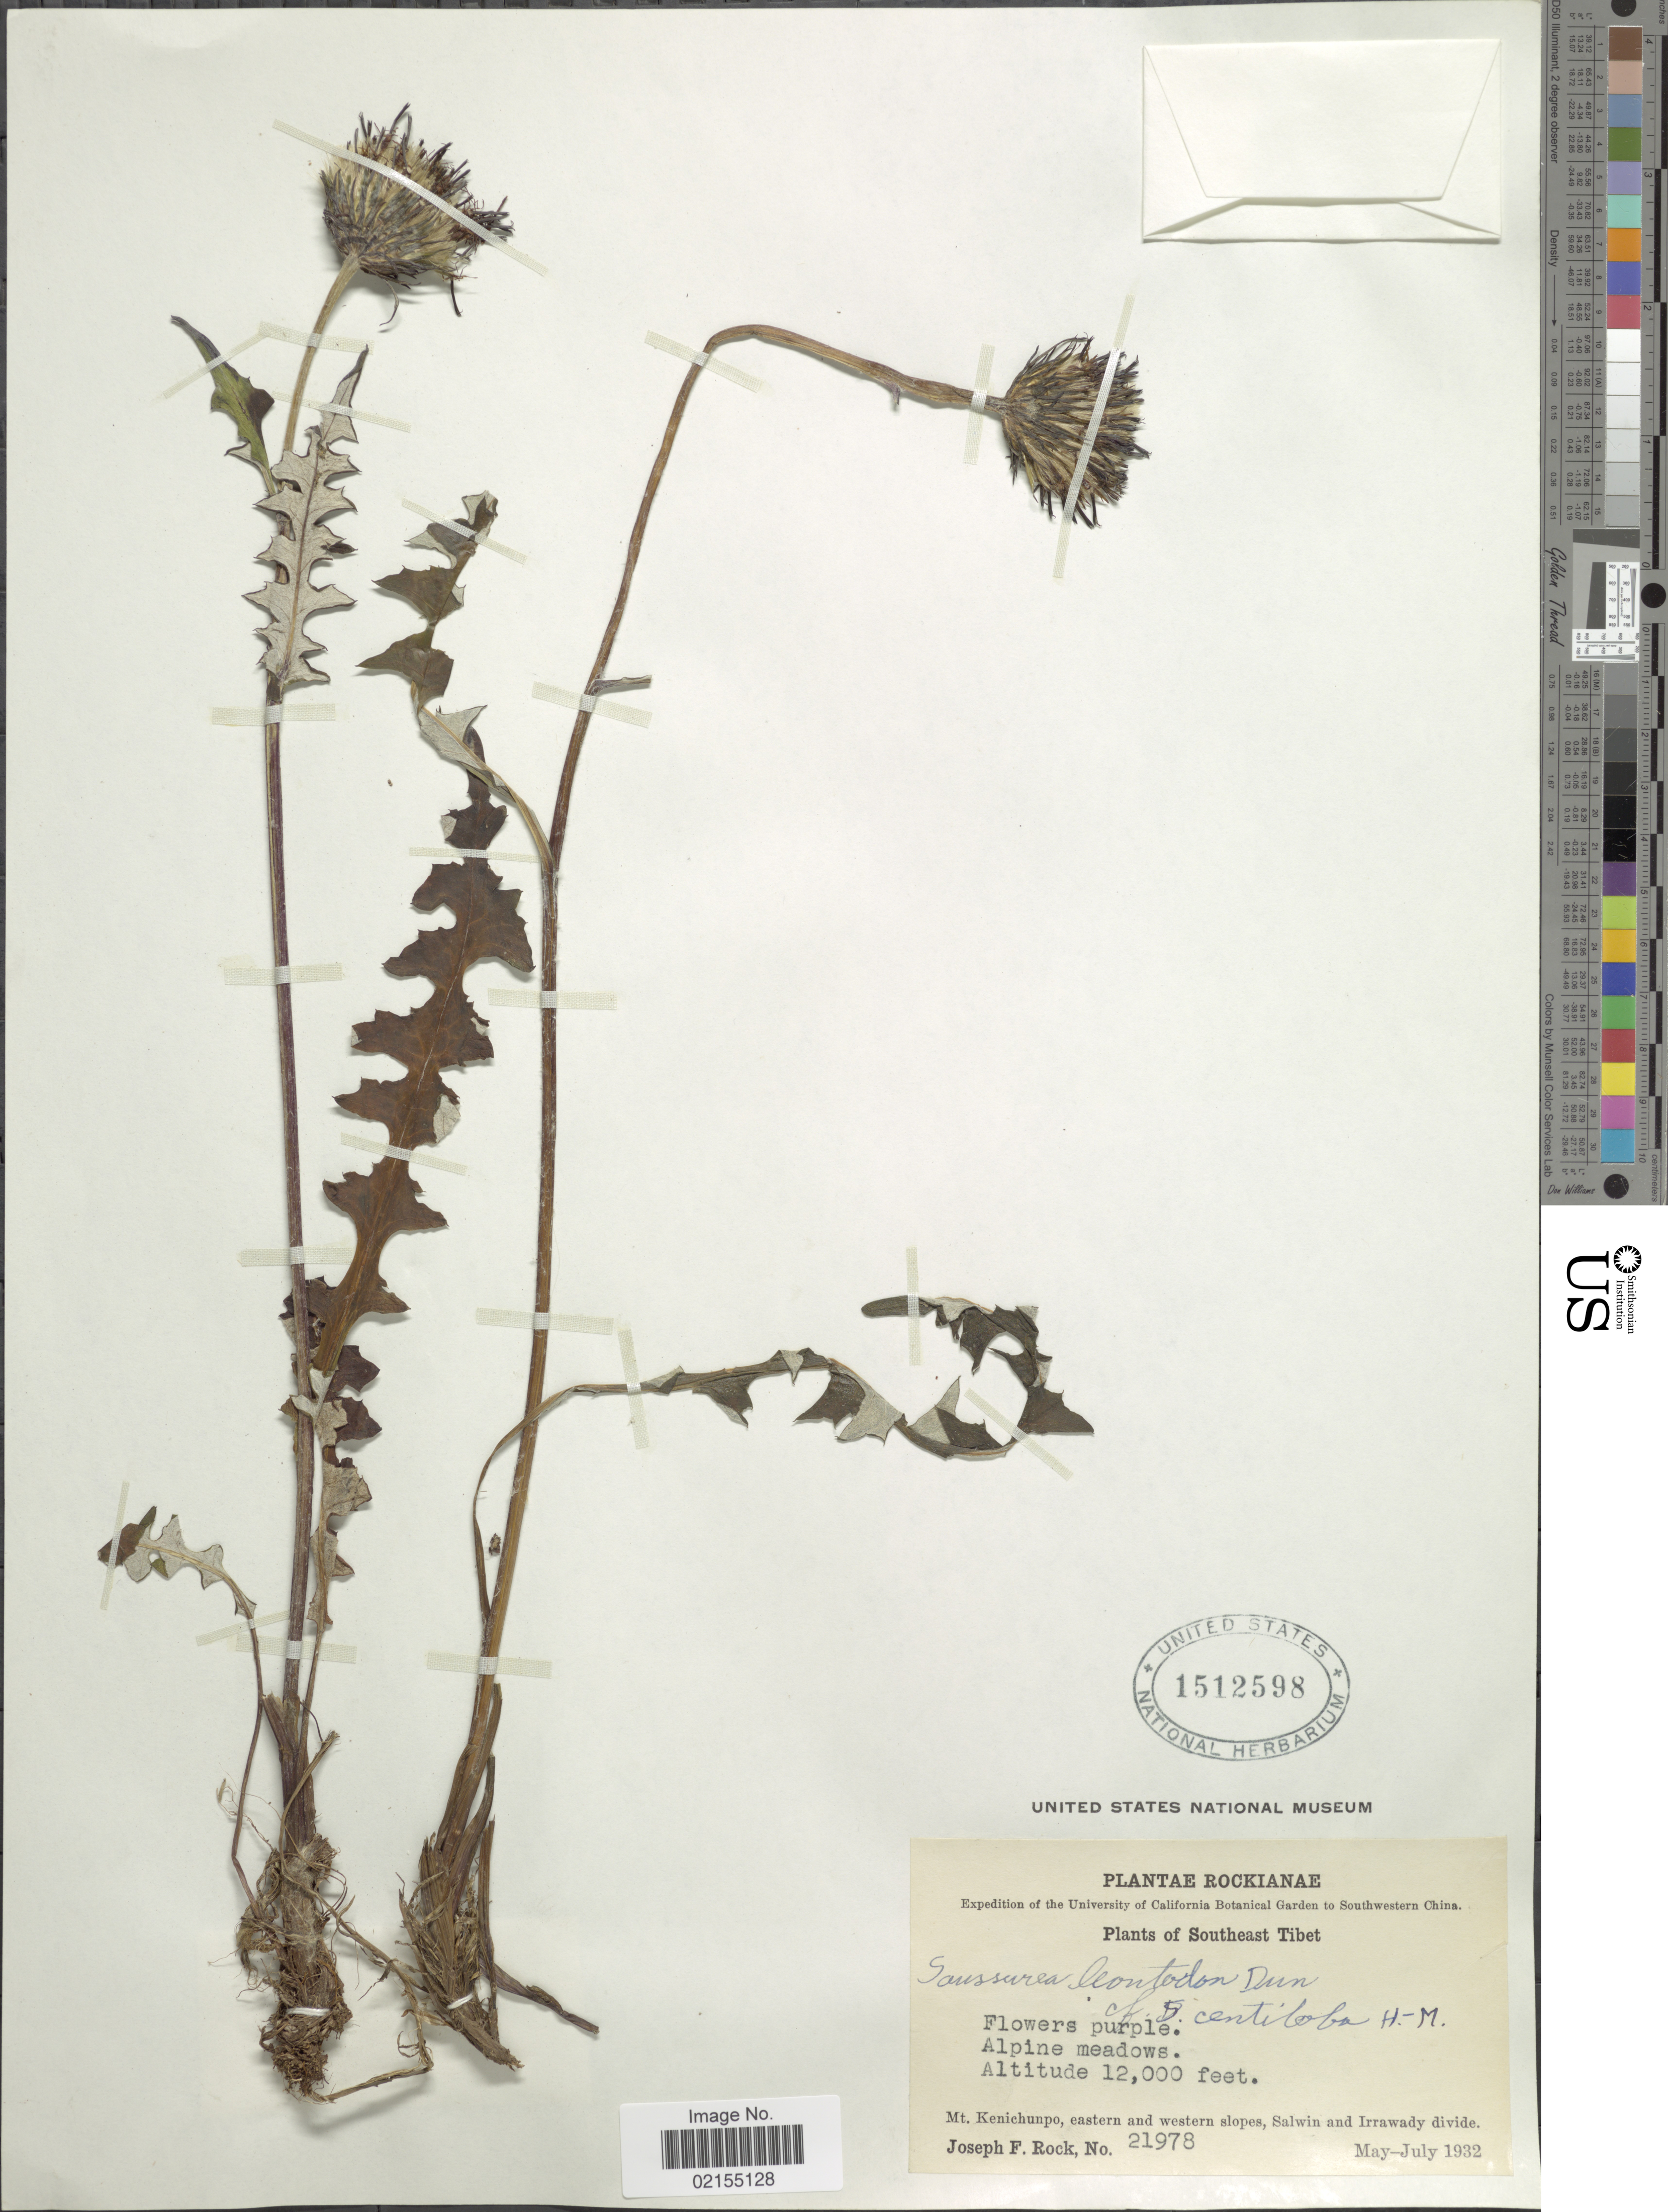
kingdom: Plantae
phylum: Tracheophyta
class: Magnoliopsida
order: Asterales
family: Asteraceae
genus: Saussurea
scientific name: Saussurea lingulata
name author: Franch.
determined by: Chen, Yousheng S.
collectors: J. F. Rock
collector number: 21978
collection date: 1932-05/1932-07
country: China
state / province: Xizang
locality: Southeast Tibet, Mt. Kenichunpo, eastern and western slopesm Salwin and Irrawady divide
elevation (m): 3658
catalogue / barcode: US 1512598